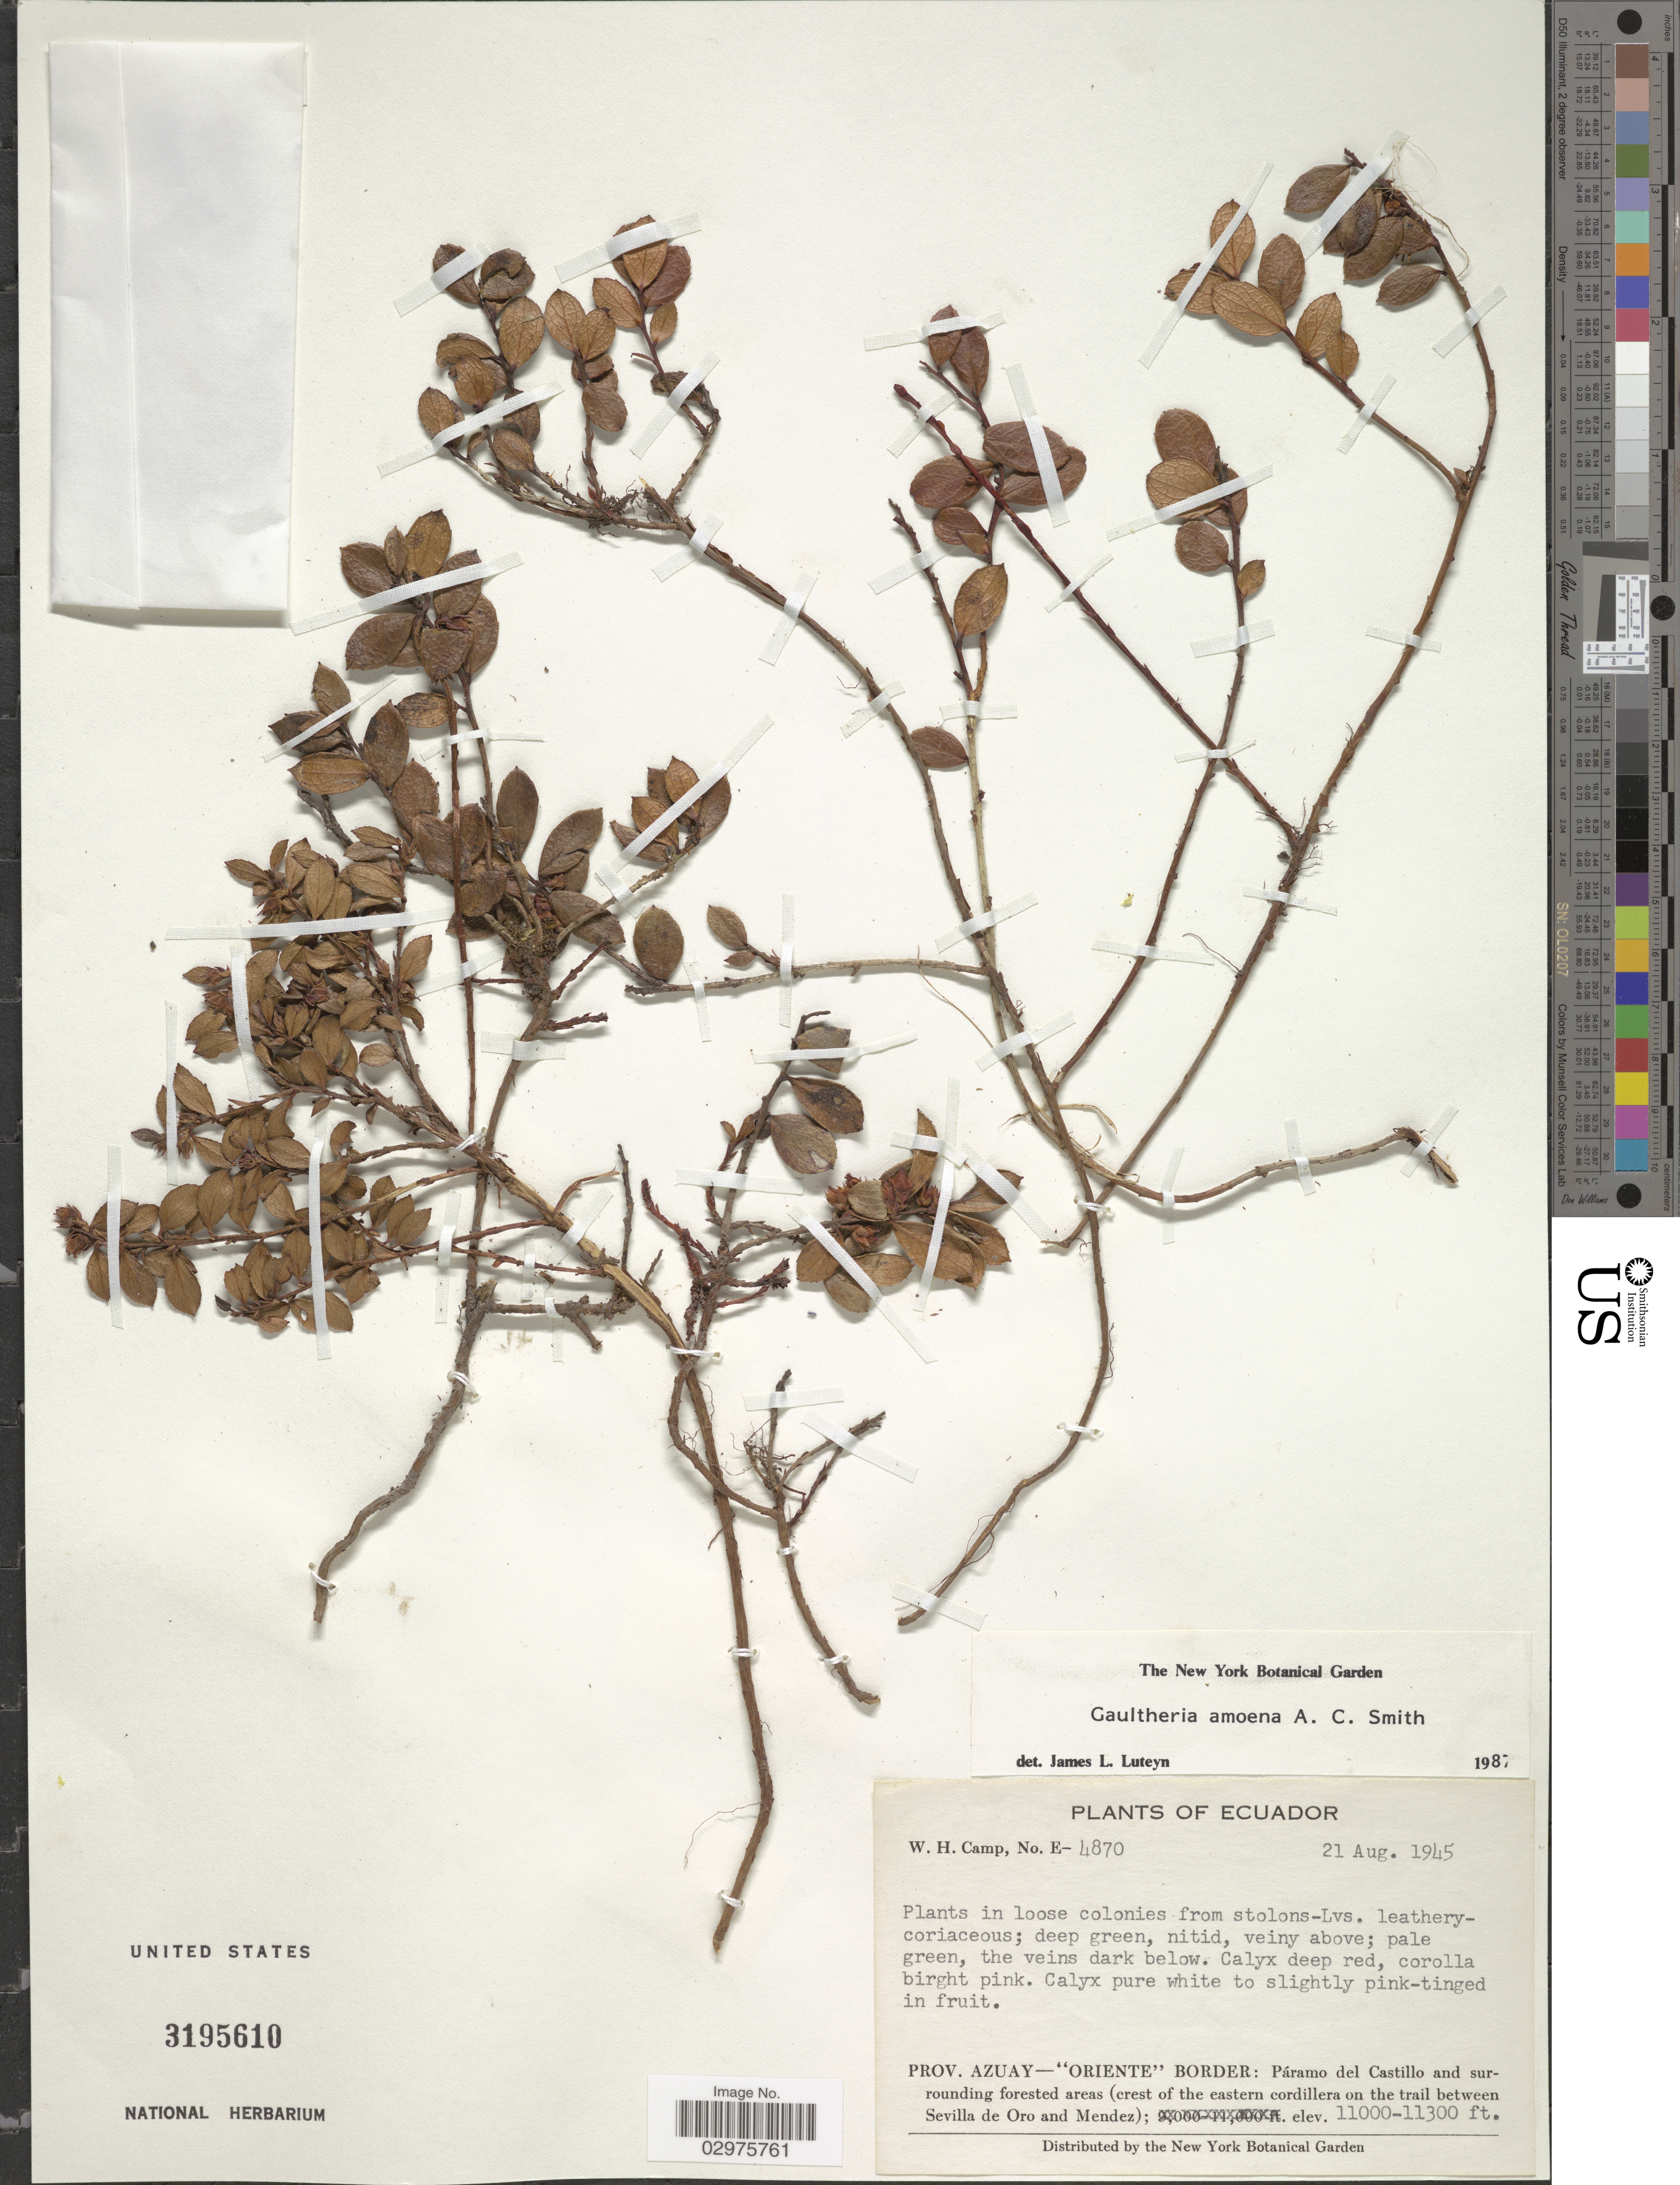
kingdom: Plantae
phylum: Tracheophyta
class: Magnoliopsida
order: Ericales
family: Ericaceae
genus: Gaultheria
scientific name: Gaultheria amoena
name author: A.C. Sm.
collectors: W. H. Camp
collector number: E-4870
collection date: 1945-08-21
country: Ecuador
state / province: Azuay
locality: Oriente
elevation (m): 3353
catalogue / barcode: US 3195610